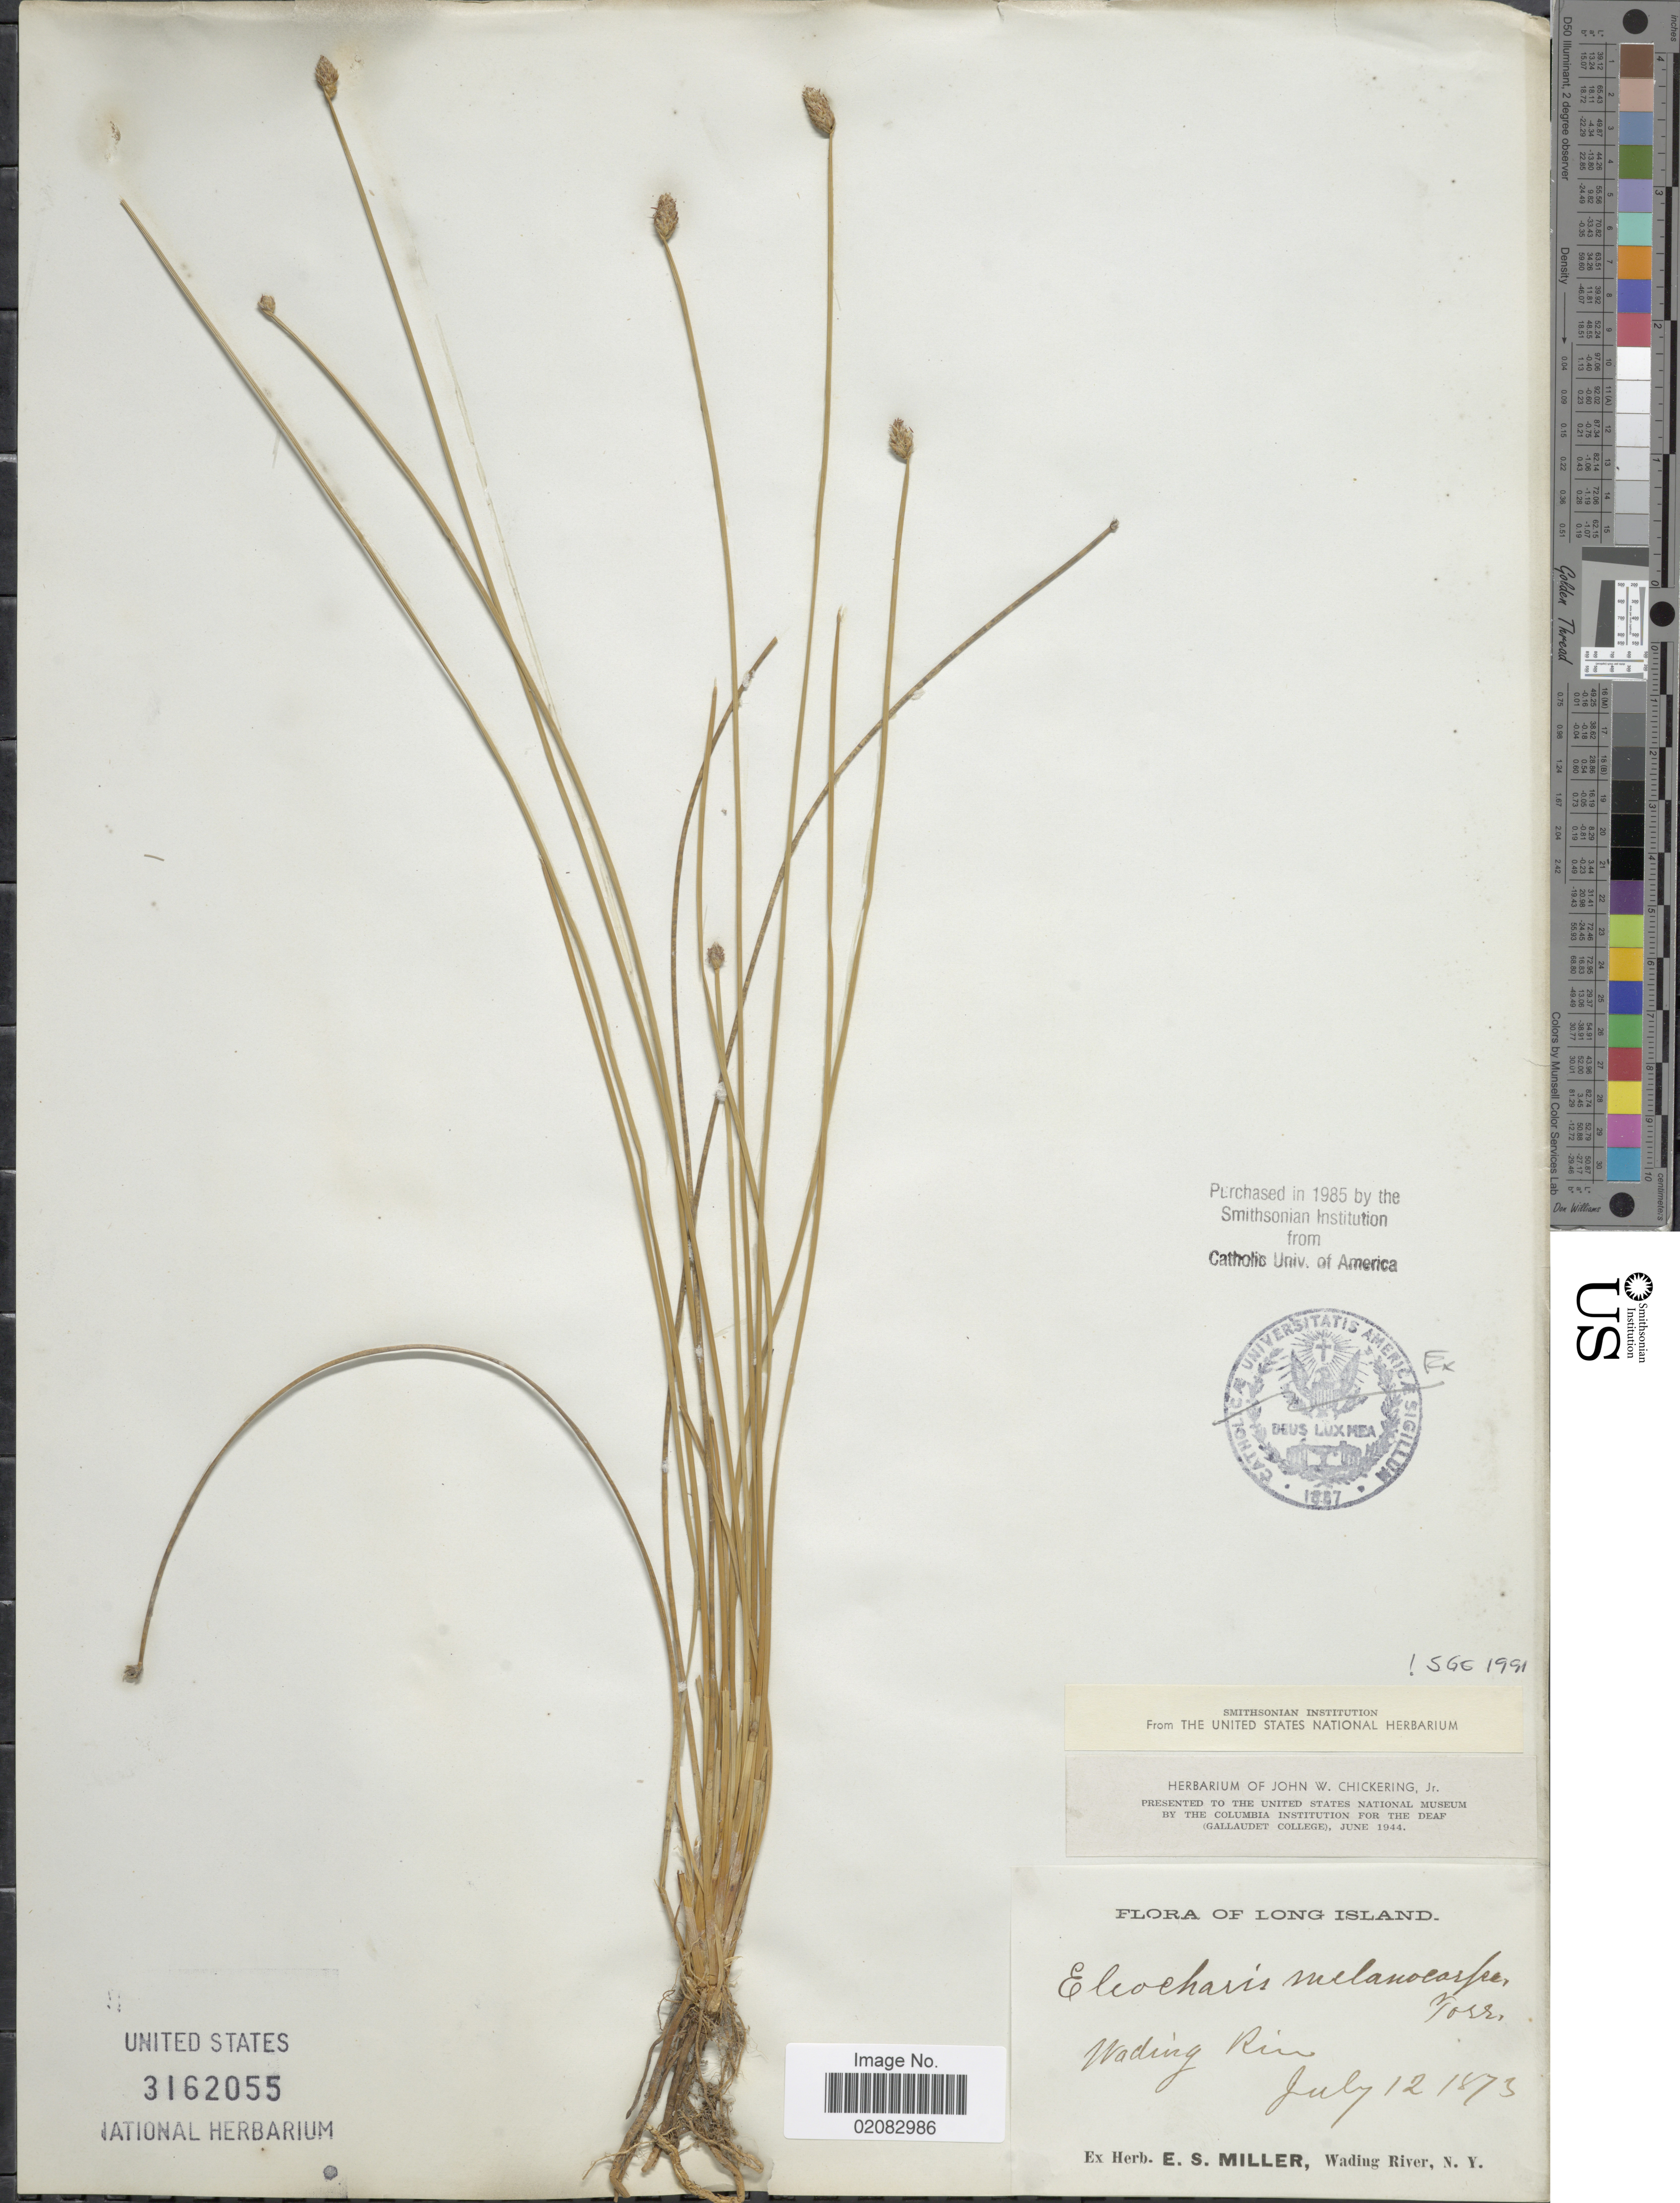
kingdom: Plantae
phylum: Tracheophyta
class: Liliopsida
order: Poales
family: Cyperaceae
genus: Eleocharis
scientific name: Eleocharis melanocarpa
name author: Torr.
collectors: ex herb. E. S. Miller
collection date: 1873-07-12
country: United States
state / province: New York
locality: Long Island, Wading Rim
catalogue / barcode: US 3162055